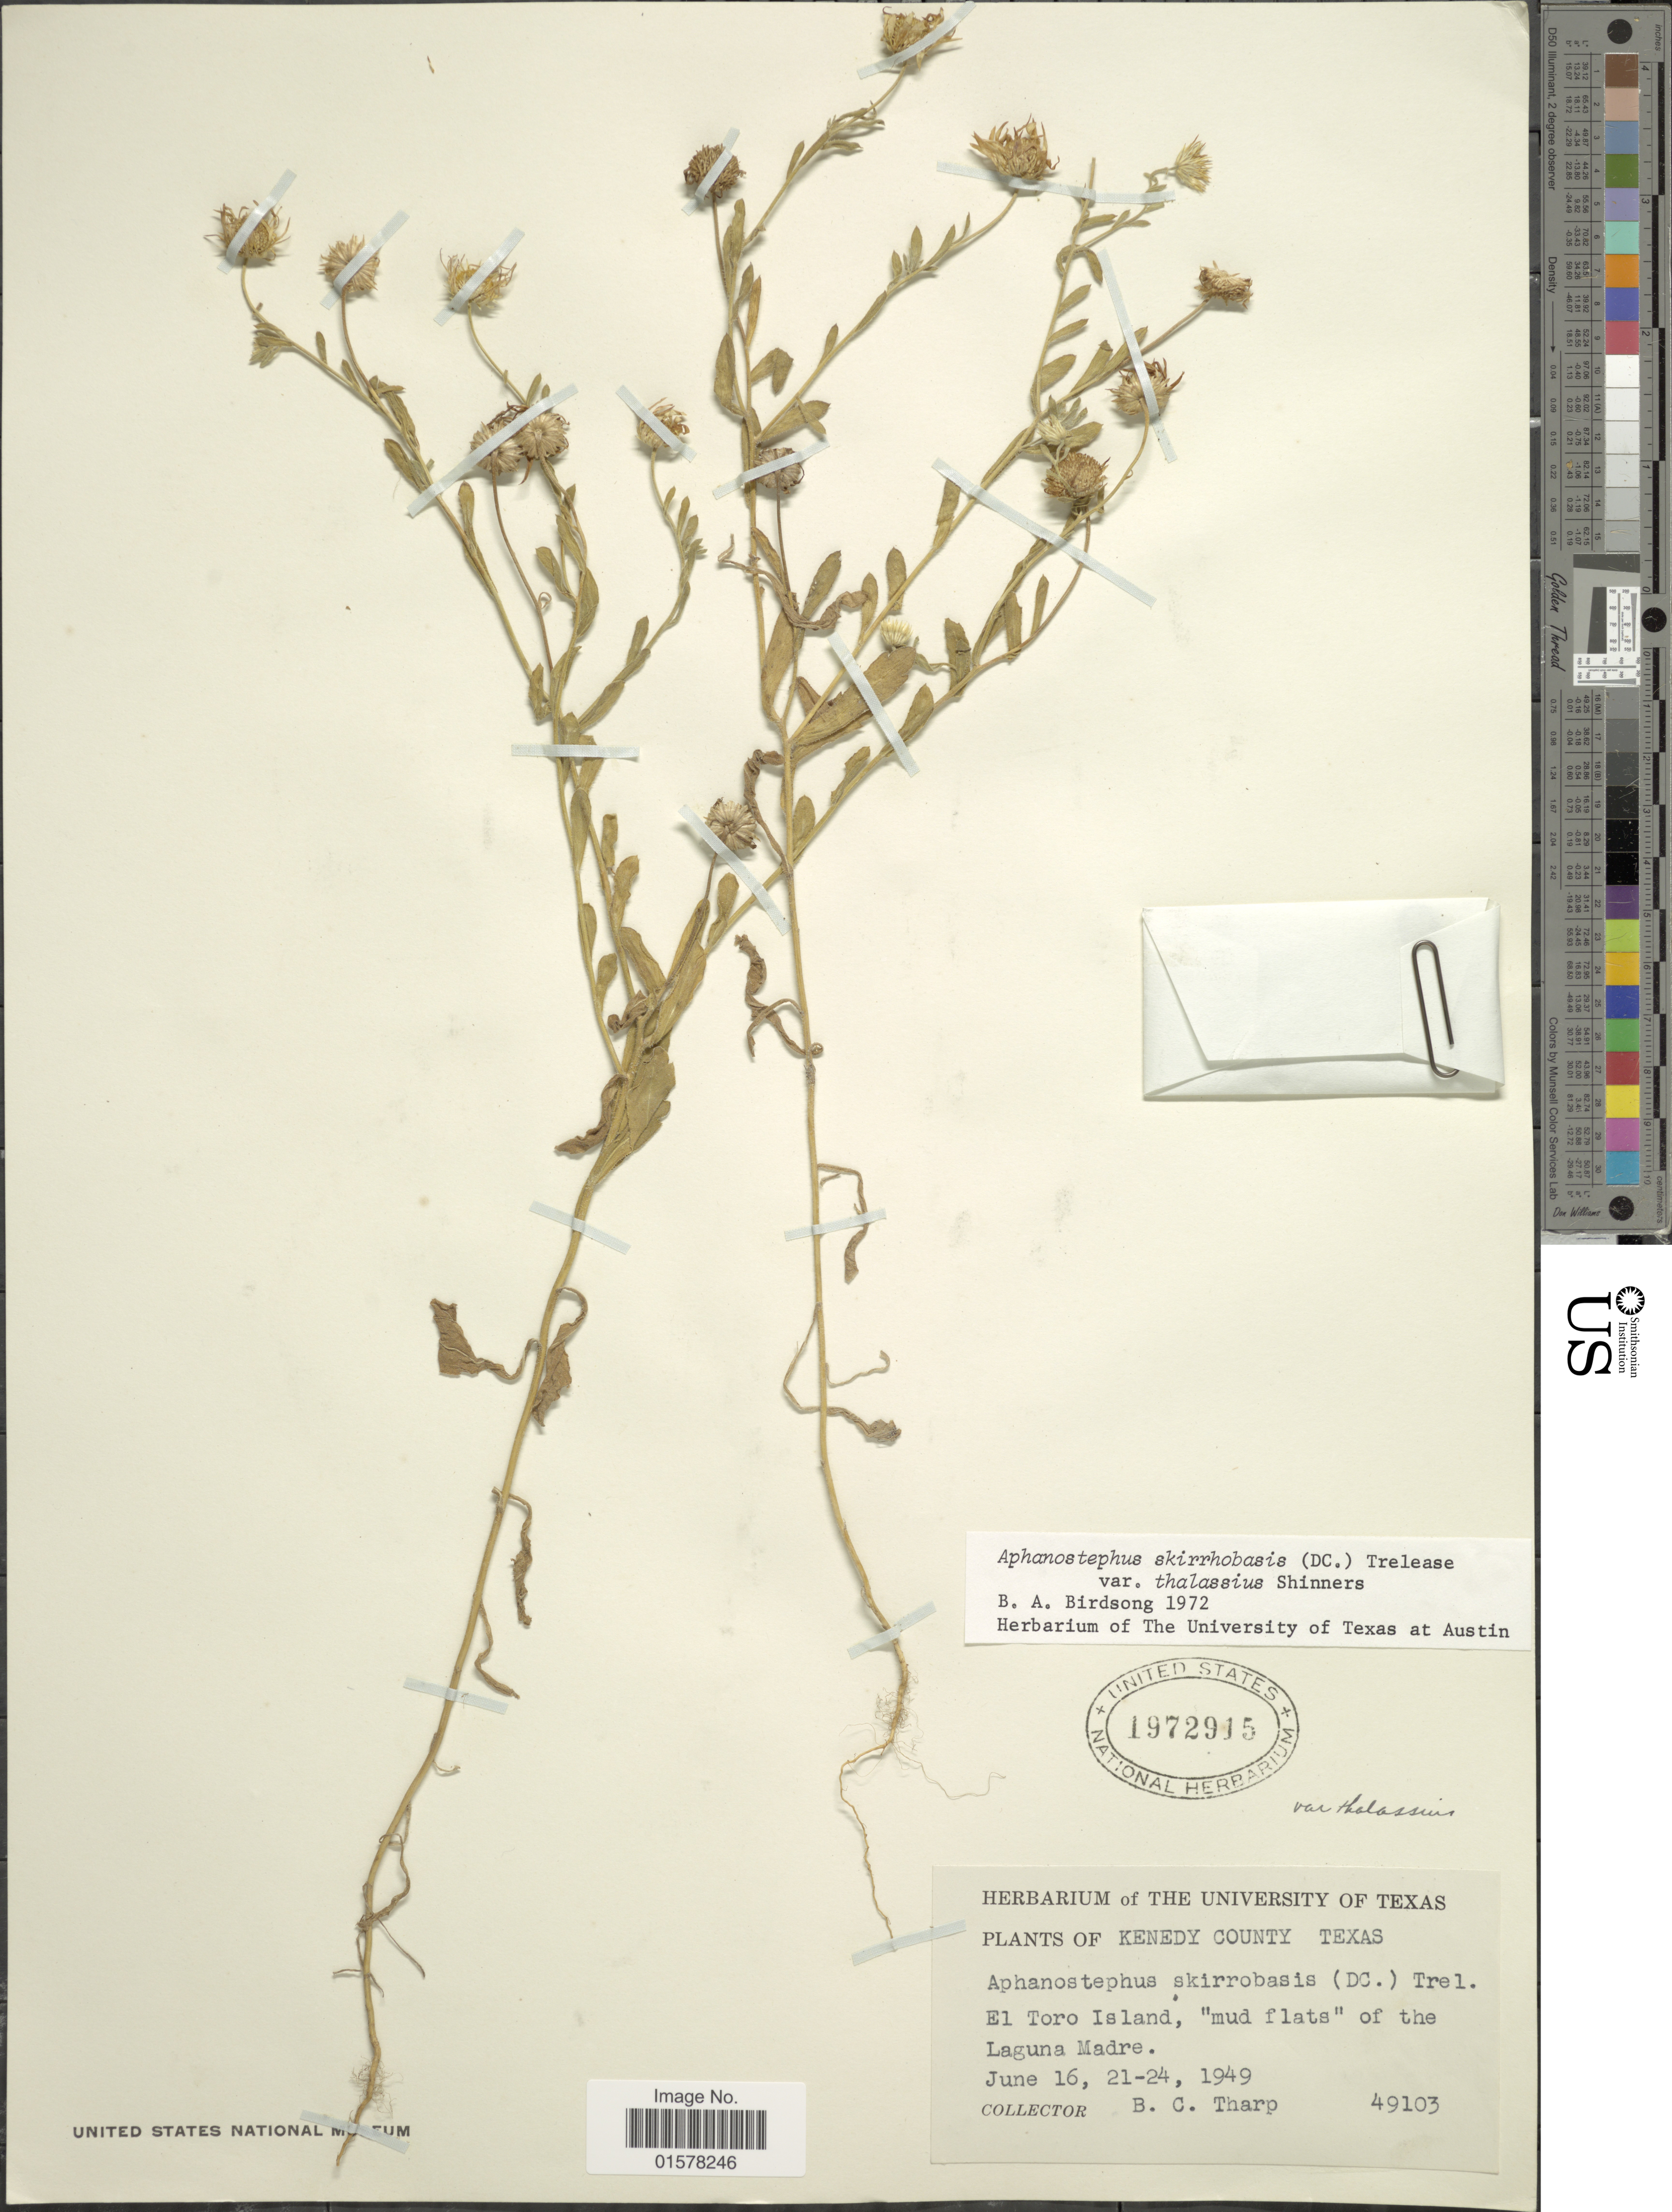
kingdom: Plantae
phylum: Tracheophyta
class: Magnoliopsida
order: Asterales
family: Asteraceae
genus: Aphanostephus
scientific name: Aphanostephus skirrhobasis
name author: (DC.) Trel. ex Coville & Branner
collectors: B. C. Tharp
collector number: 49103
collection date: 1949-06-16/1949-06-24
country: United States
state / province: Texas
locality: Kenedy County, Texas. El Toro Island, "mud flats" of the Laguna Madre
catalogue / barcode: US 1972915